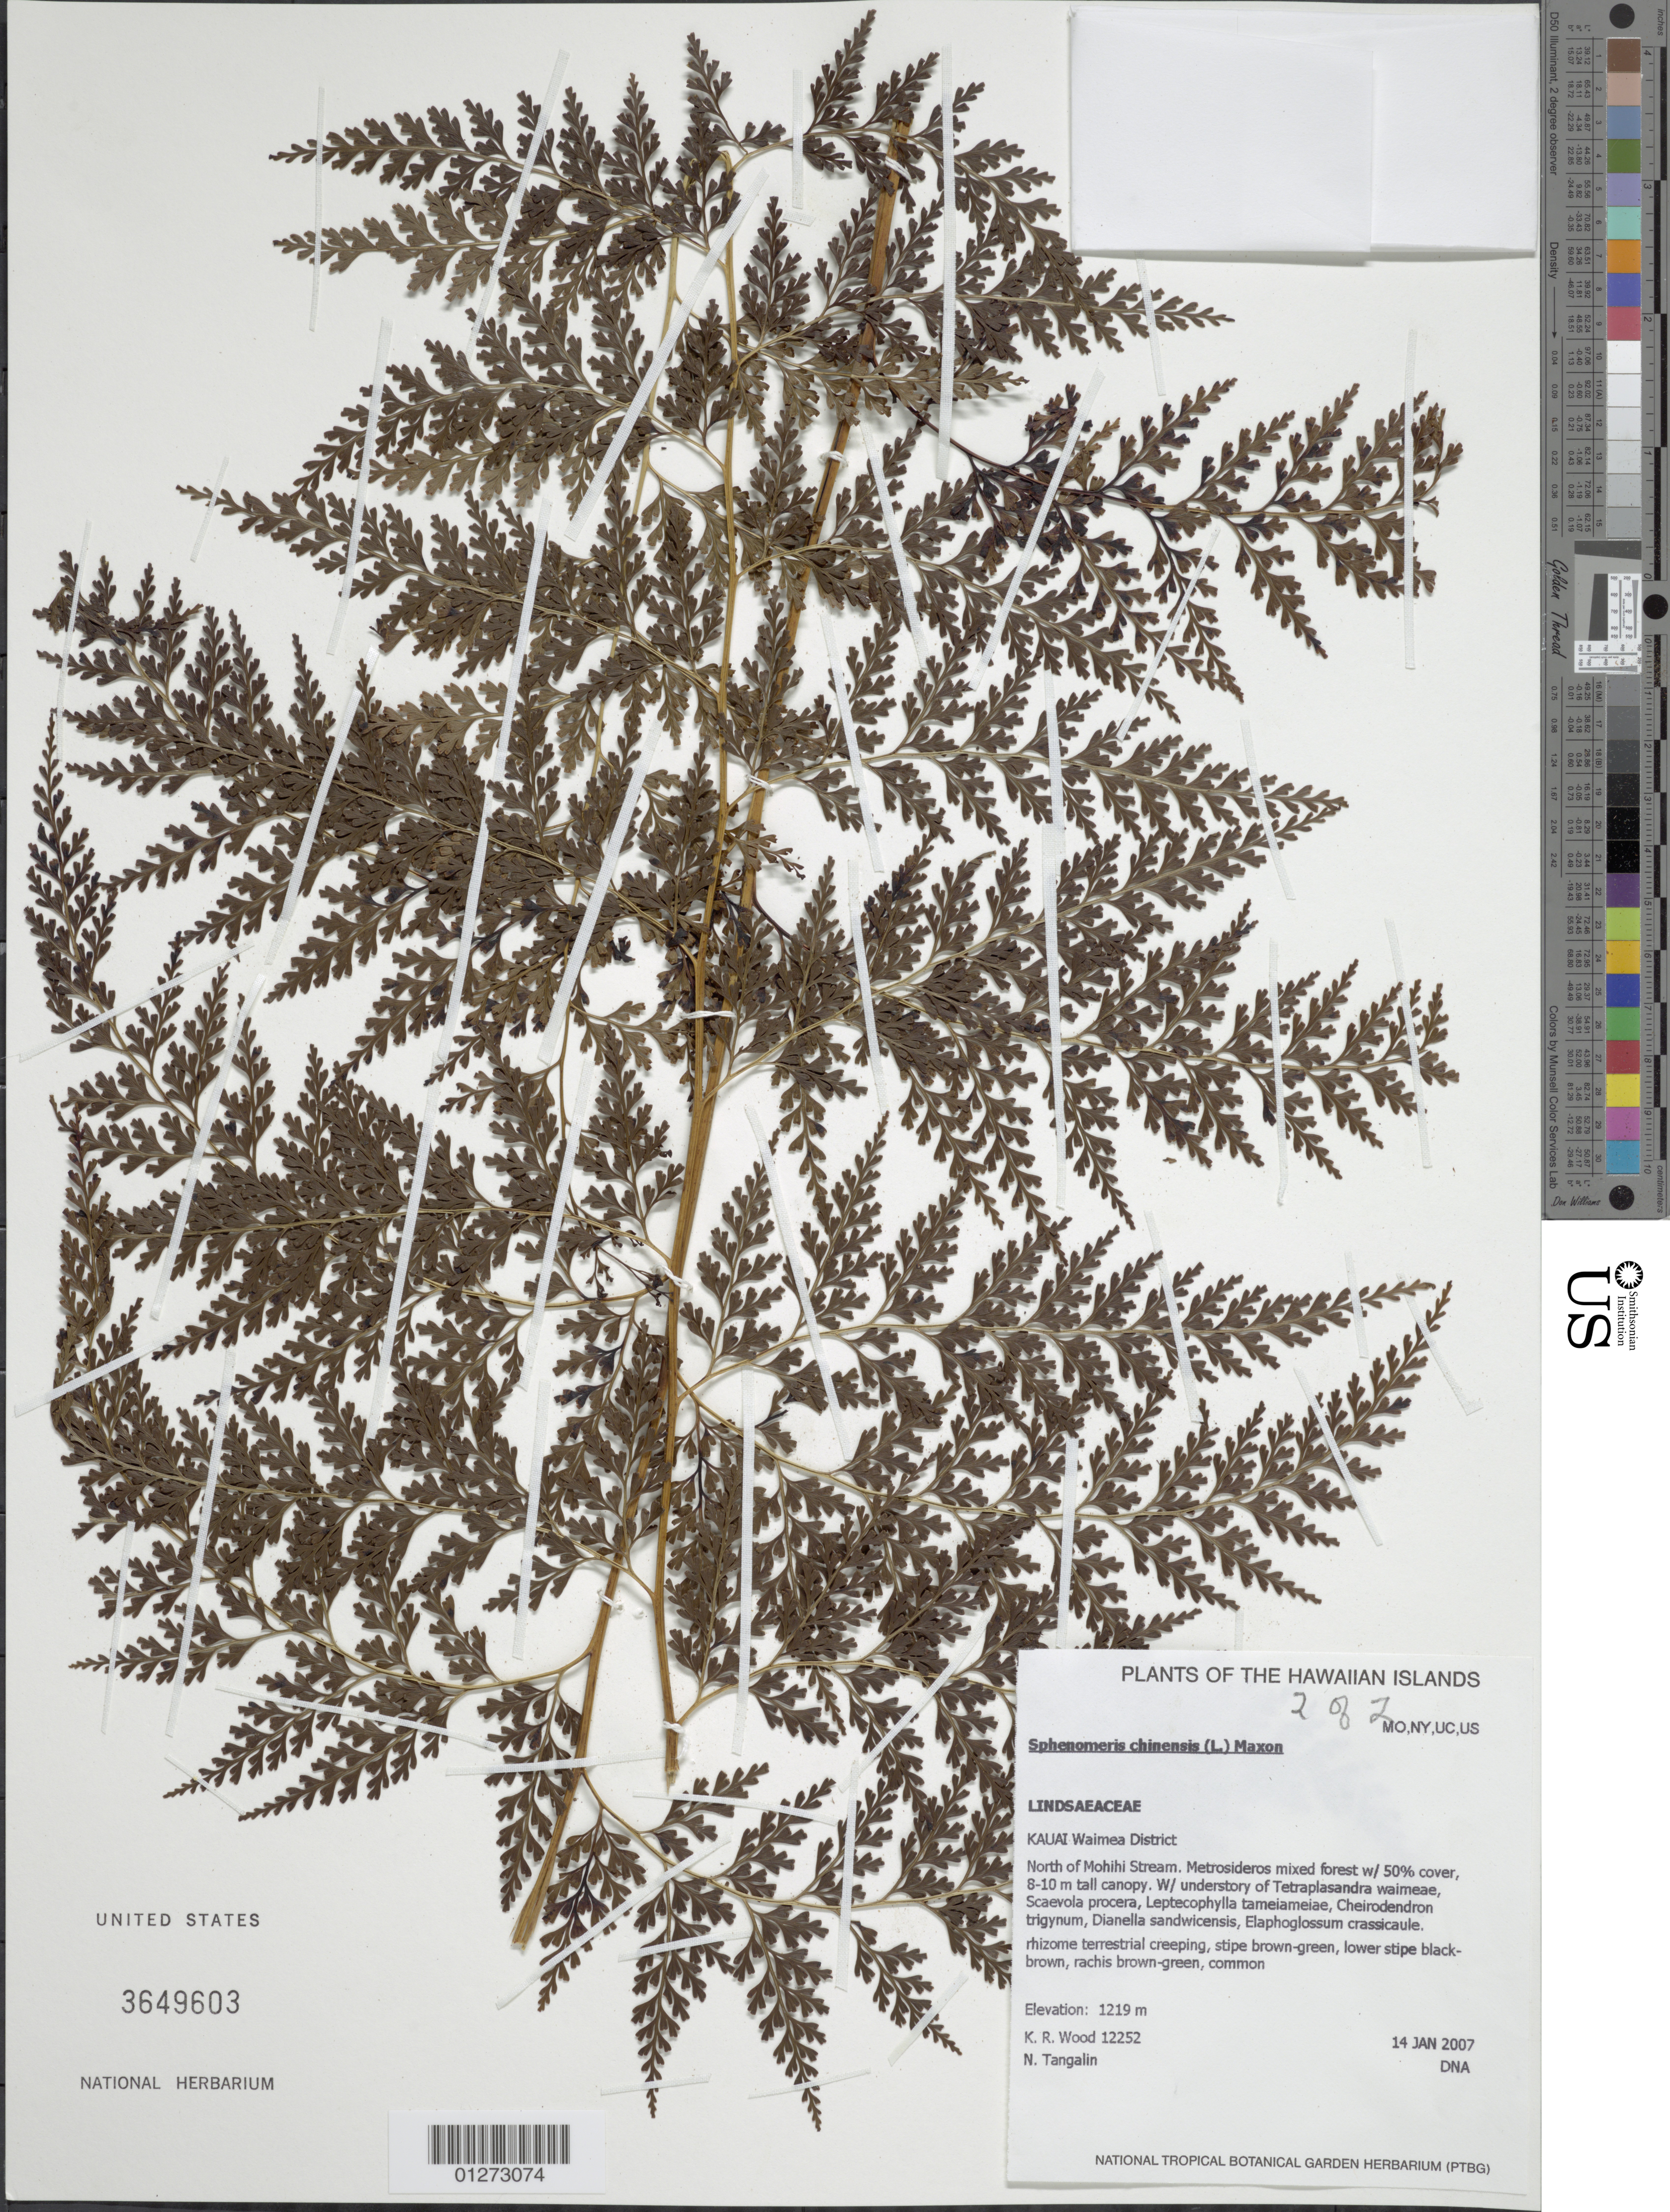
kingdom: Plantae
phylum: Tracheophyta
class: Polypodiopsida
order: Polypodiales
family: Lindsaeaceae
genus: Sphenomeris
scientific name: Sphenomeris chinensis var. chinensis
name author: (L.) Maxon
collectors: K. R. Wood & N. Tangalin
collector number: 12252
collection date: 2007-01-14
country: United States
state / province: Hawaii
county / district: Kauai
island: Kaua'i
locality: Waimea District, North of Mohihi Stream.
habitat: Mixed forest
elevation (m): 1219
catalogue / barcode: US 3649603